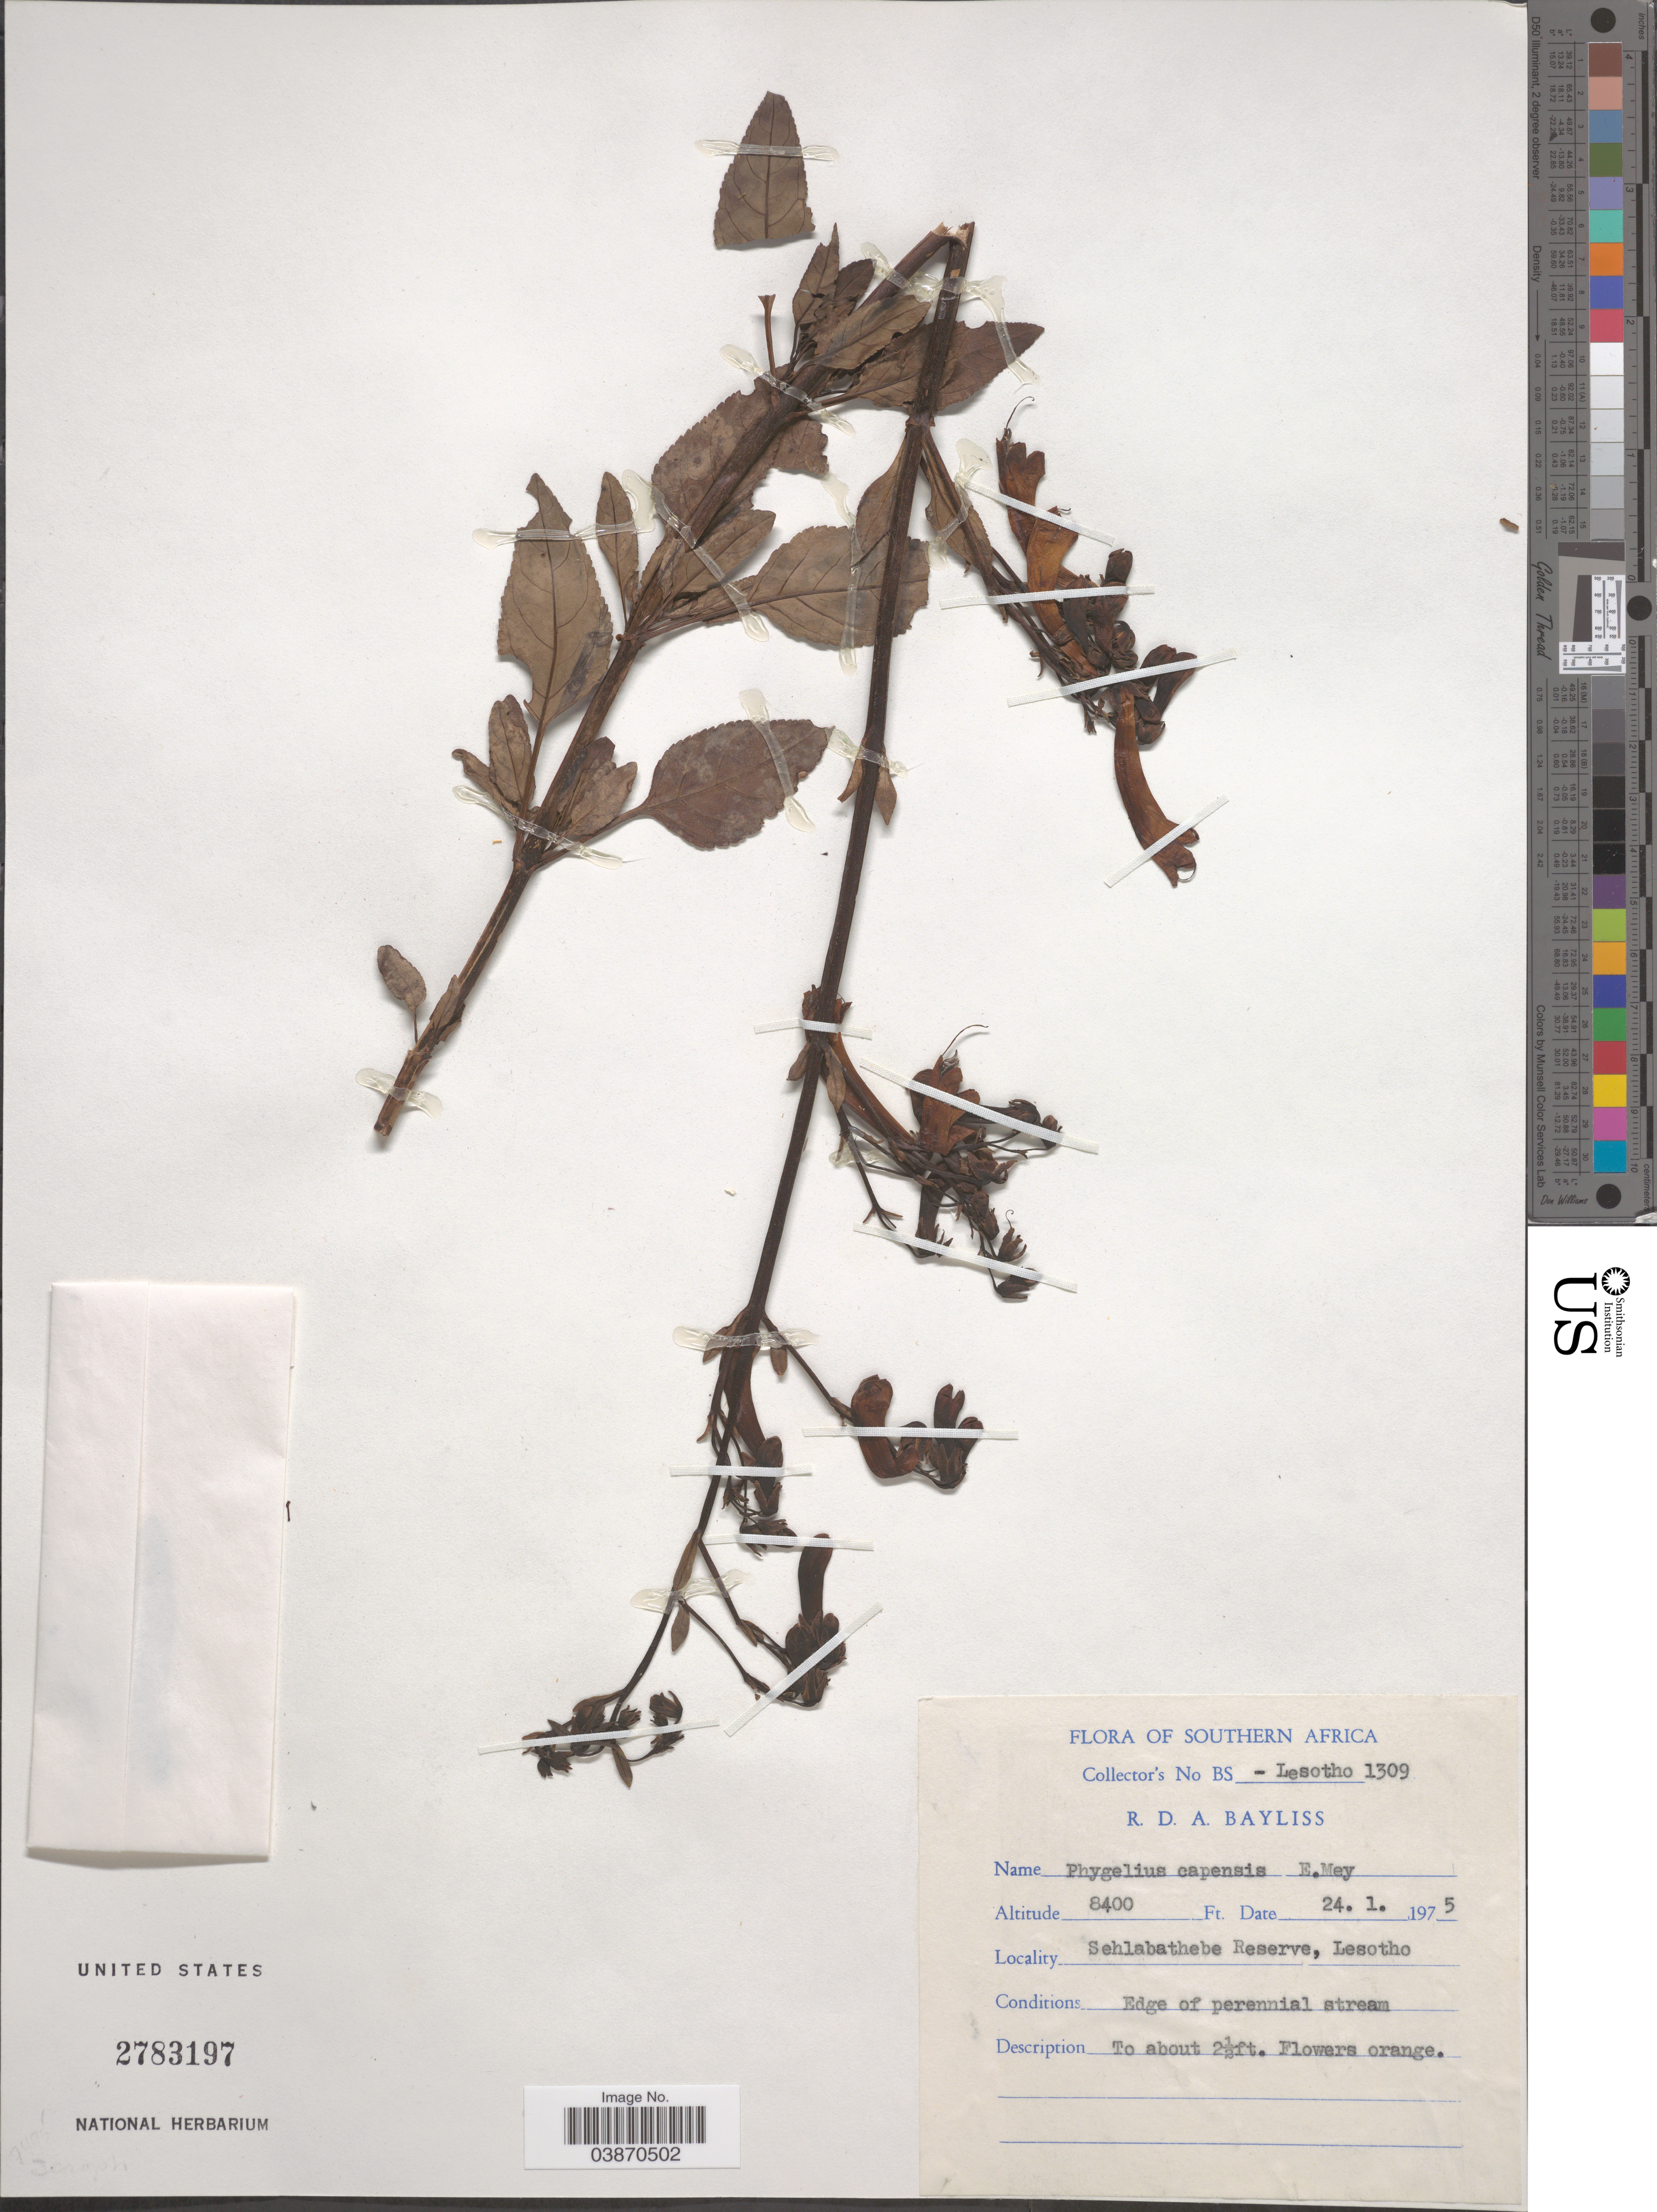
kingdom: Plantae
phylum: Tracheophyta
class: Magnoliopsida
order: Lamiales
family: Scrophulariaceae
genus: Phygelius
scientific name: Phygelius capensis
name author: E. Mey. ex Benth.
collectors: R. Bayliss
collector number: BS - Lesotho 1309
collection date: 1975-01-24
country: Lesotho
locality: Southern Africa. Sehlabathebe Reserve, Lesotho.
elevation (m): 2560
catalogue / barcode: US 2783197